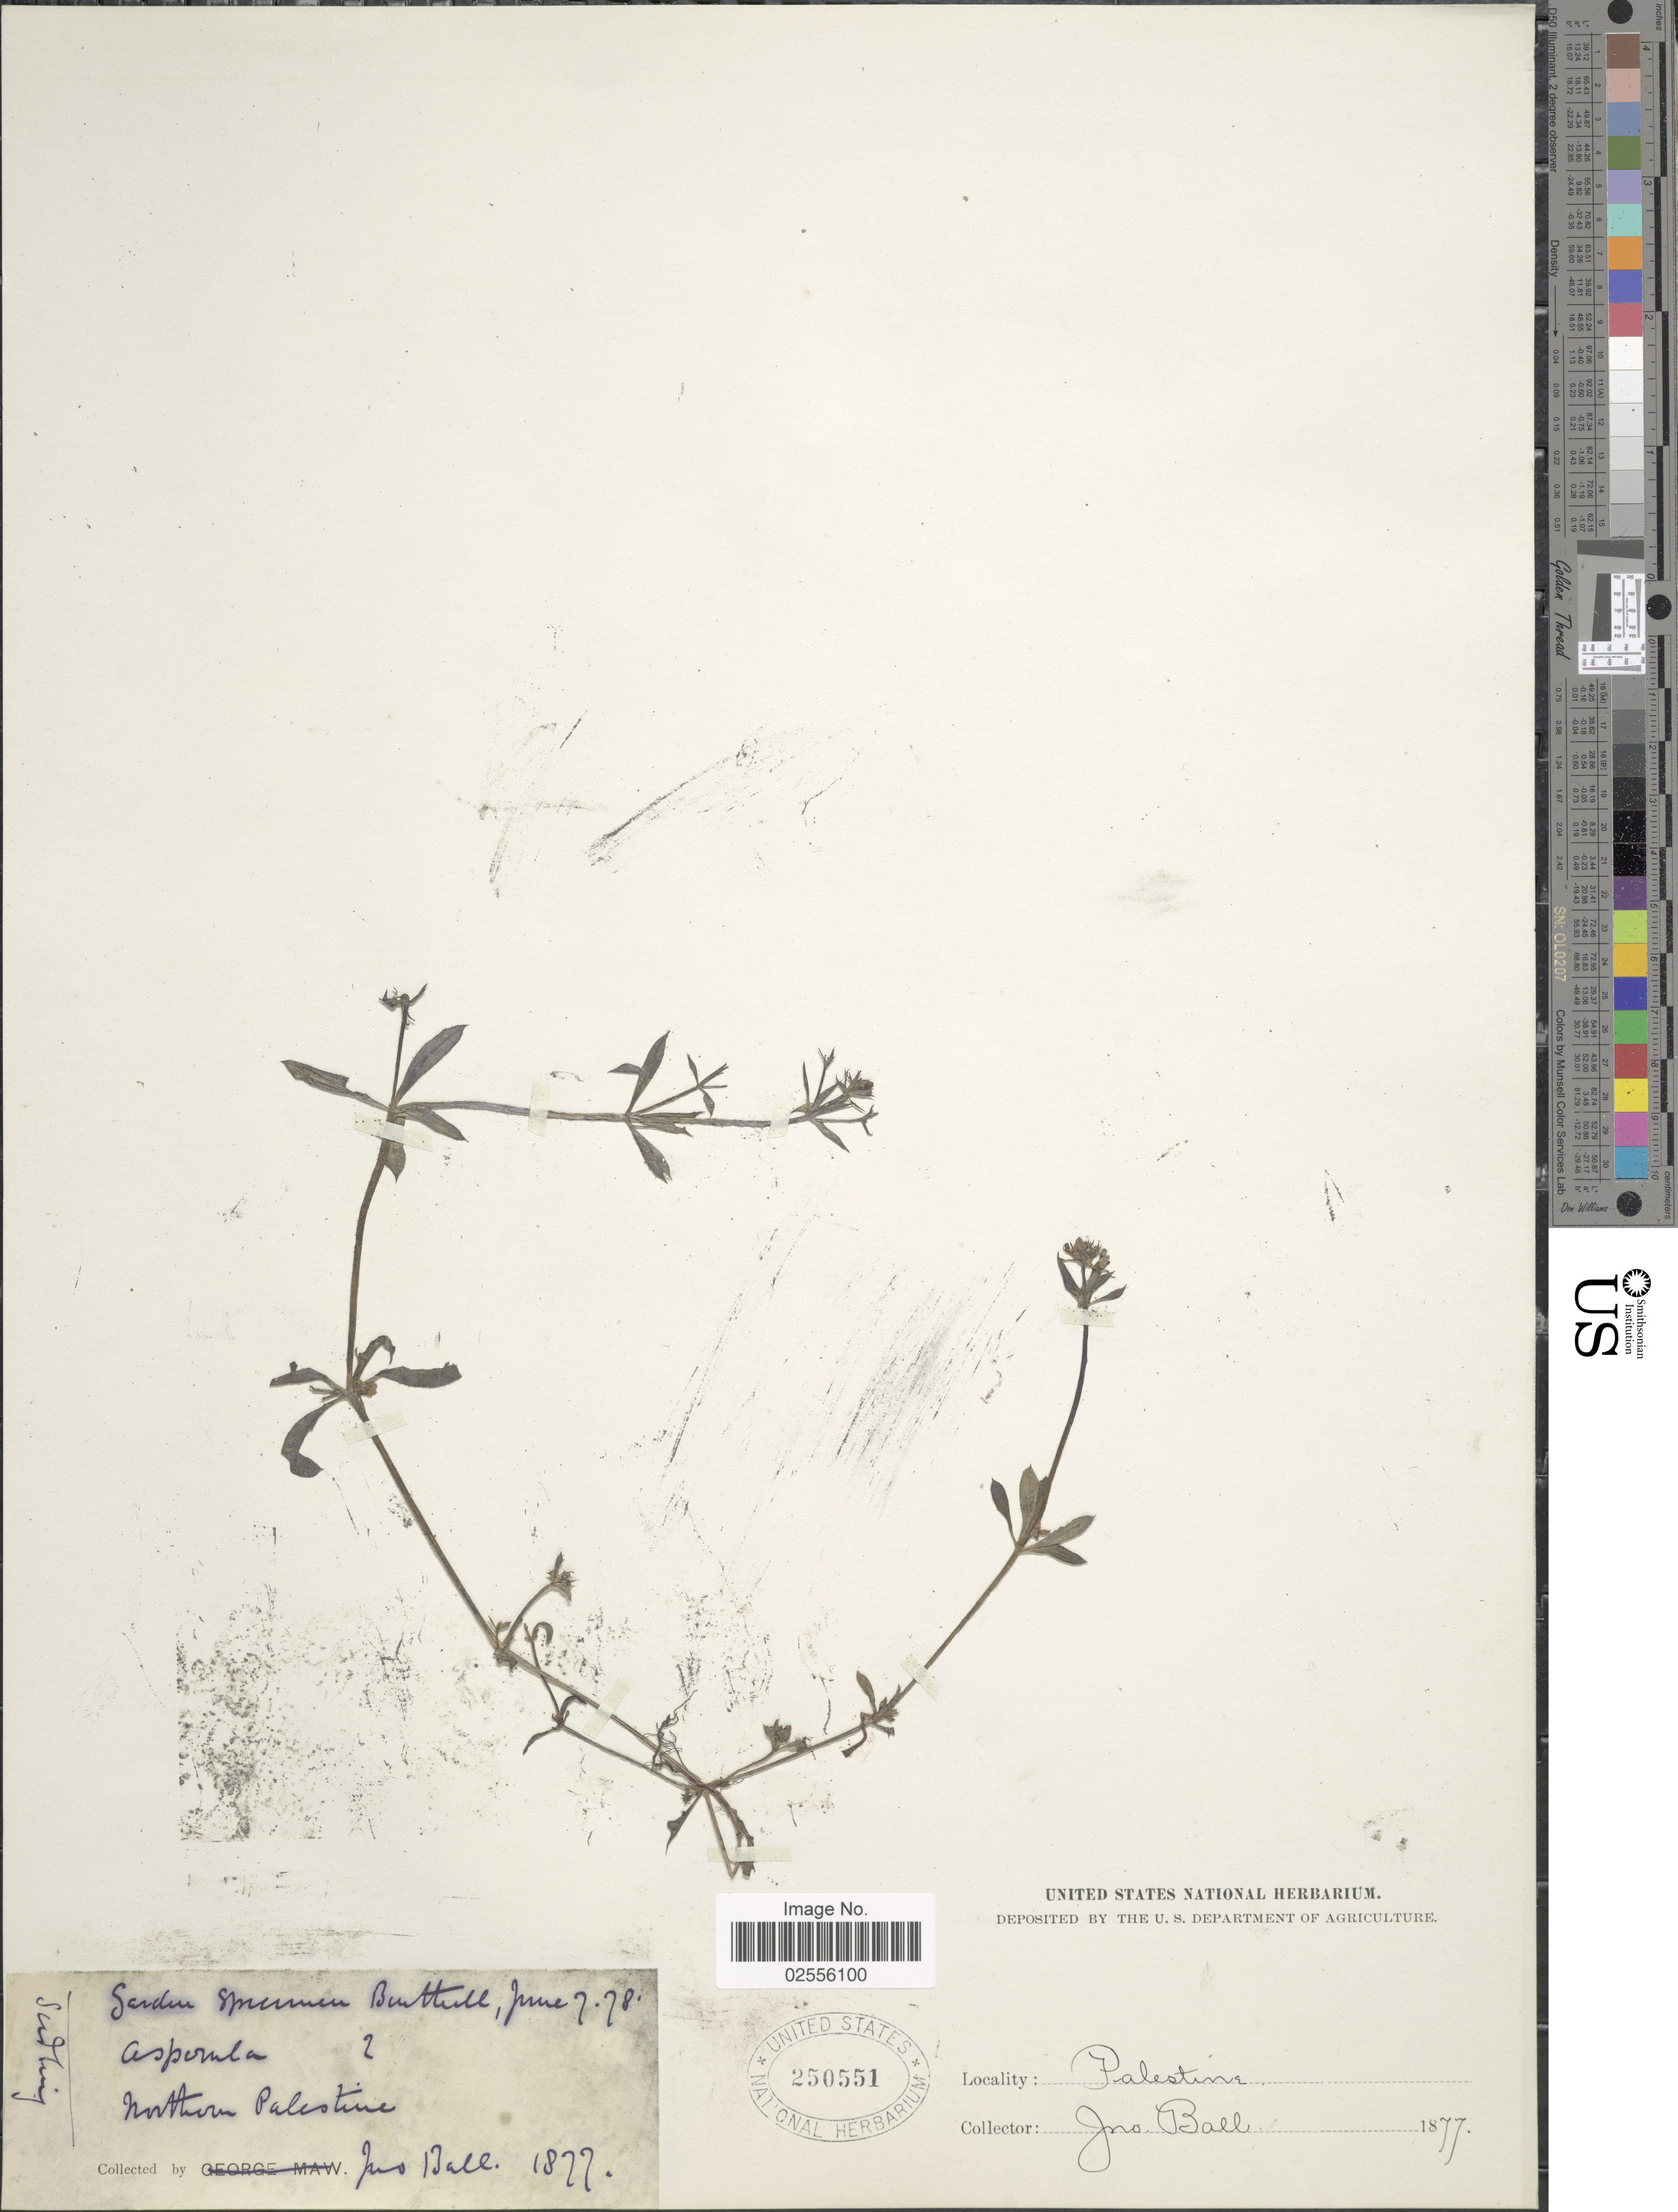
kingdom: Plantae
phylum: Tracheophyta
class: Magnoliopsida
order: Gentianales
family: Rubiaceae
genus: Asperula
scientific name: Asperula sp.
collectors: J. Ball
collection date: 1877-06-07/1878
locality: Northern Palestine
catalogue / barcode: US 250551